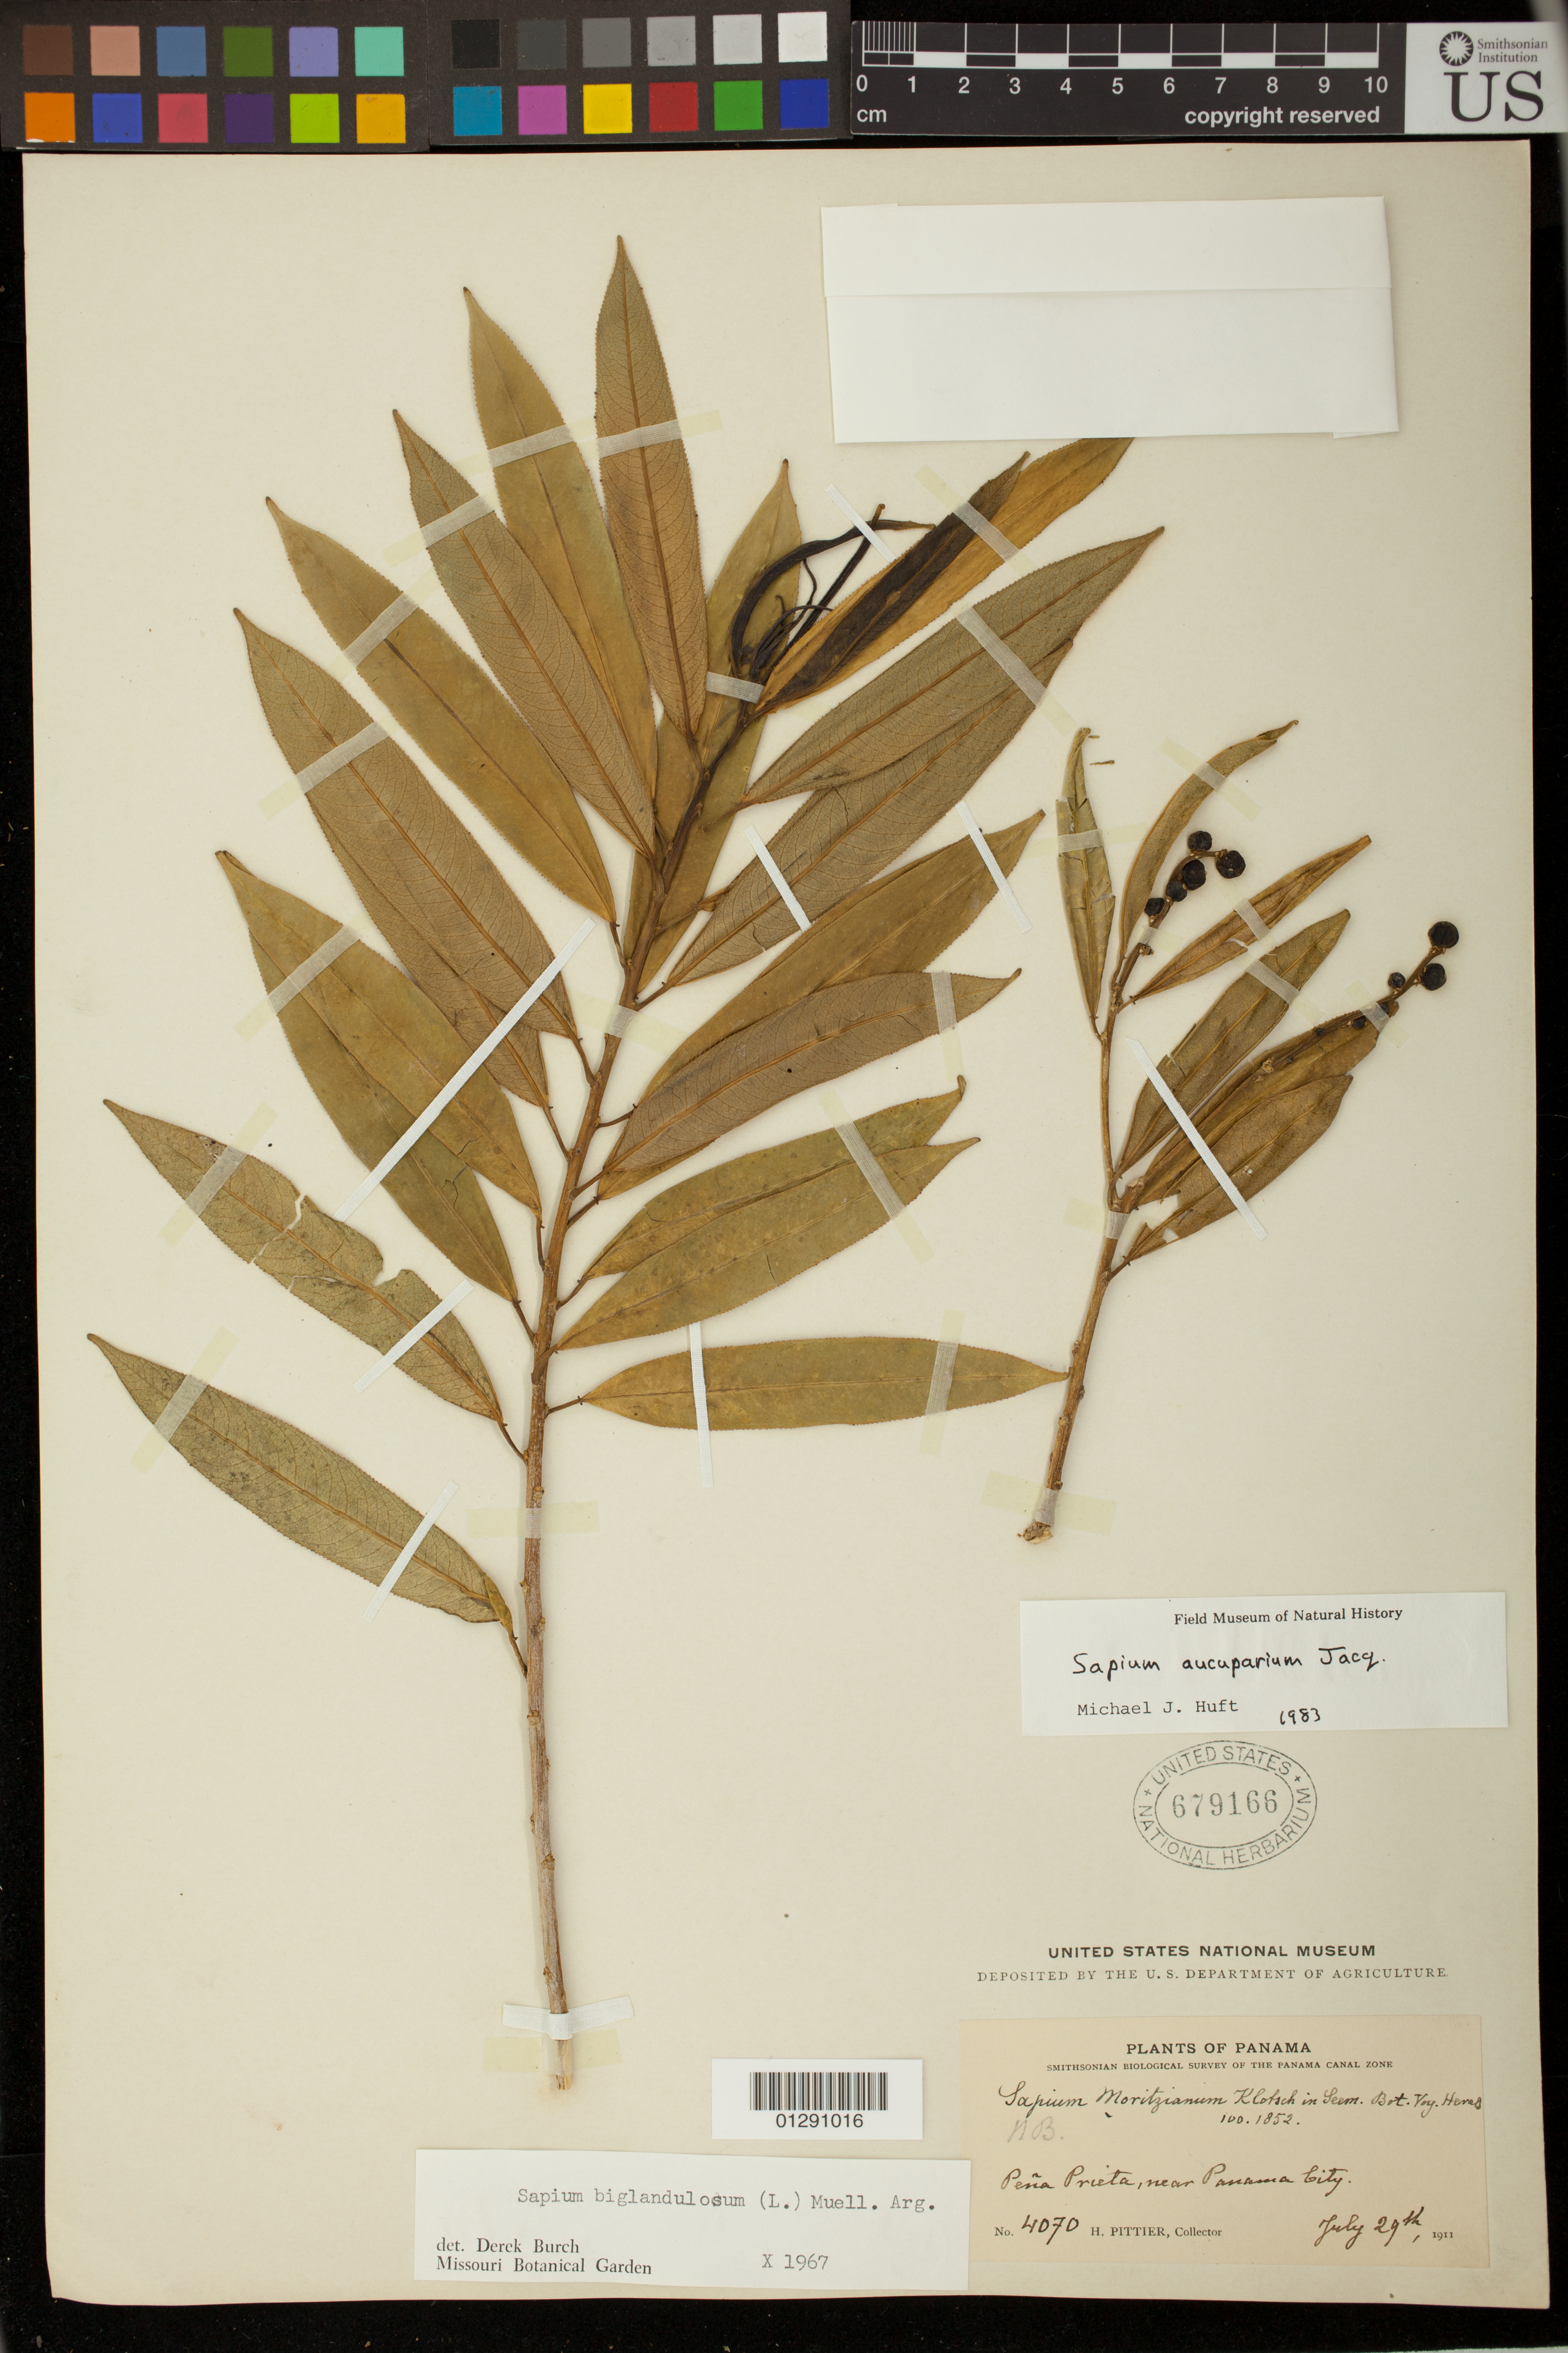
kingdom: Plantae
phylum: Tracheophyta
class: Magnoliopsida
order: Malpighiales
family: Euphorbiaceae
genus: Sapium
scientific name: Sapium aucuparium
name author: Jacq.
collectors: H. F. Pittier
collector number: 4070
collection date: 1911-07-29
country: Panama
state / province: Ngobe-Bugle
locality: Pena Prieta, near Panama City.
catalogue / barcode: US 679166